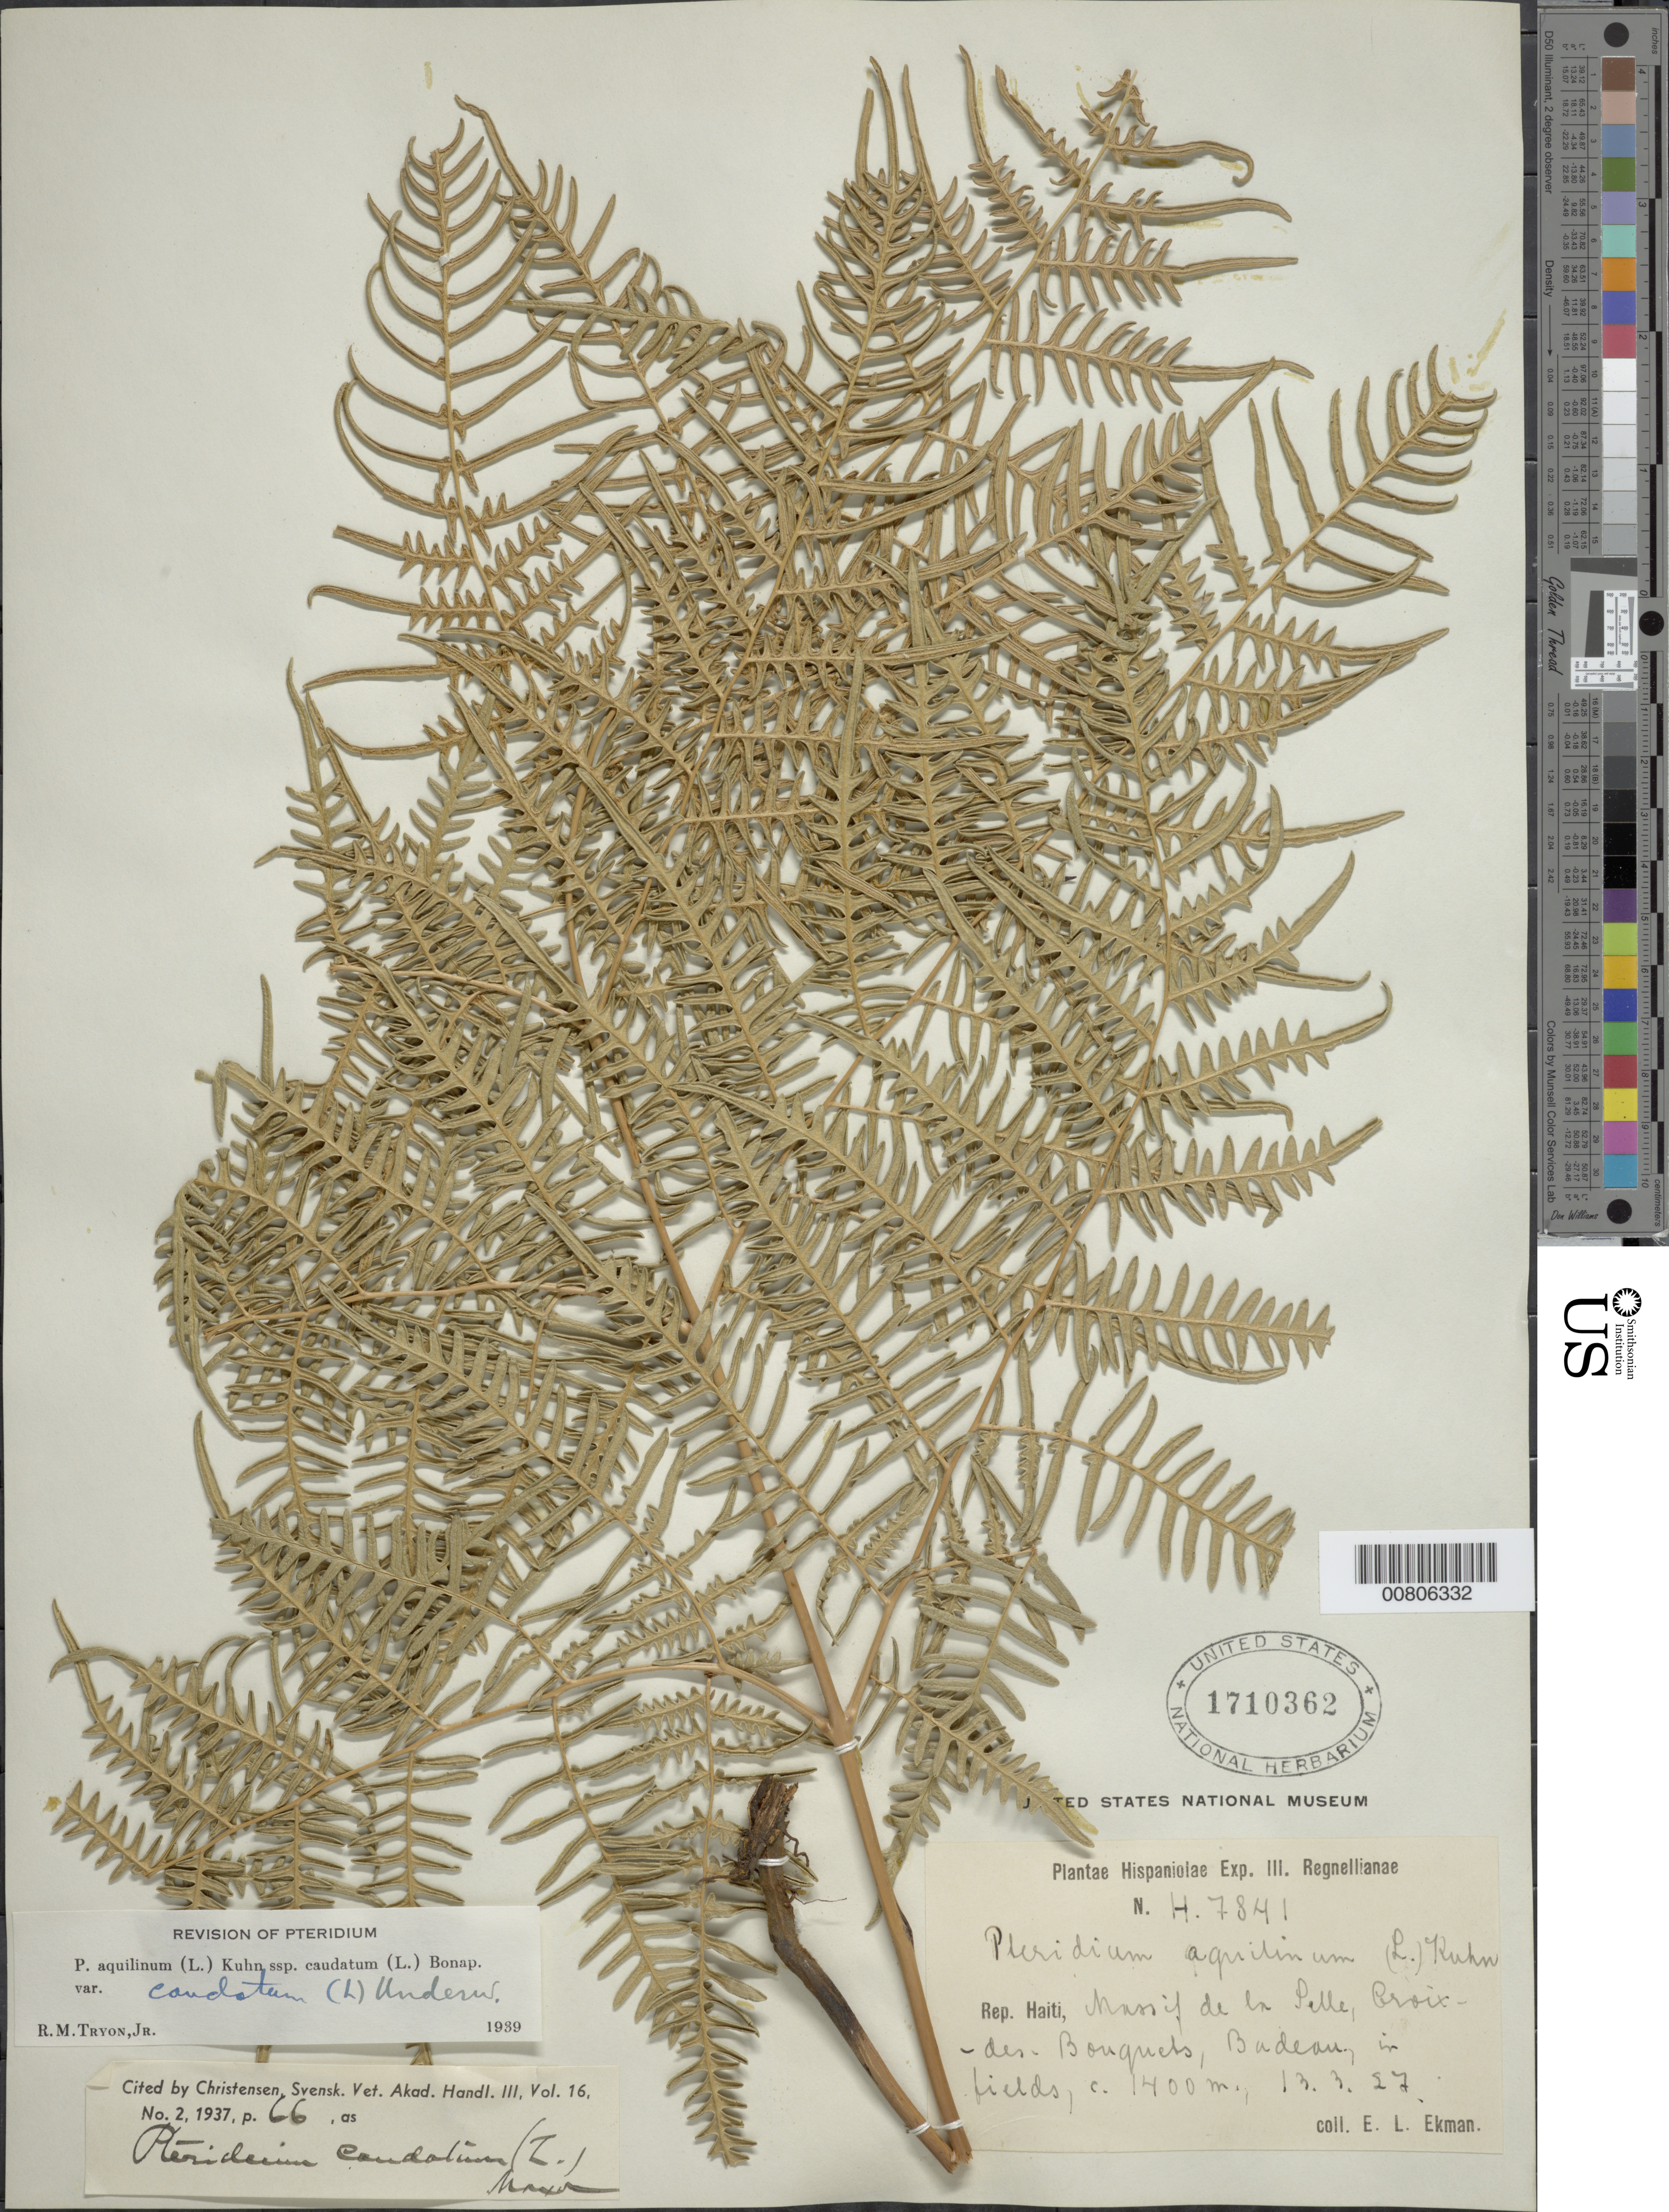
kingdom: Plantae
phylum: Tracheophyta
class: Polypodiopsida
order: Polypodiales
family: Dennstaedtiaceae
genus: Pteridium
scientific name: Pteridium caudatum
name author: (L.) Maxon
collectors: E. L. Ekman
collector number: H 7841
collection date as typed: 13 Mar 1927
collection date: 1927-03-13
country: Haiti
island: Hispaniola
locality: Massif de la Selle, Croix des Bouquets, Badeau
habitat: In fields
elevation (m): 1400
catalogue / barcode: US 1710362